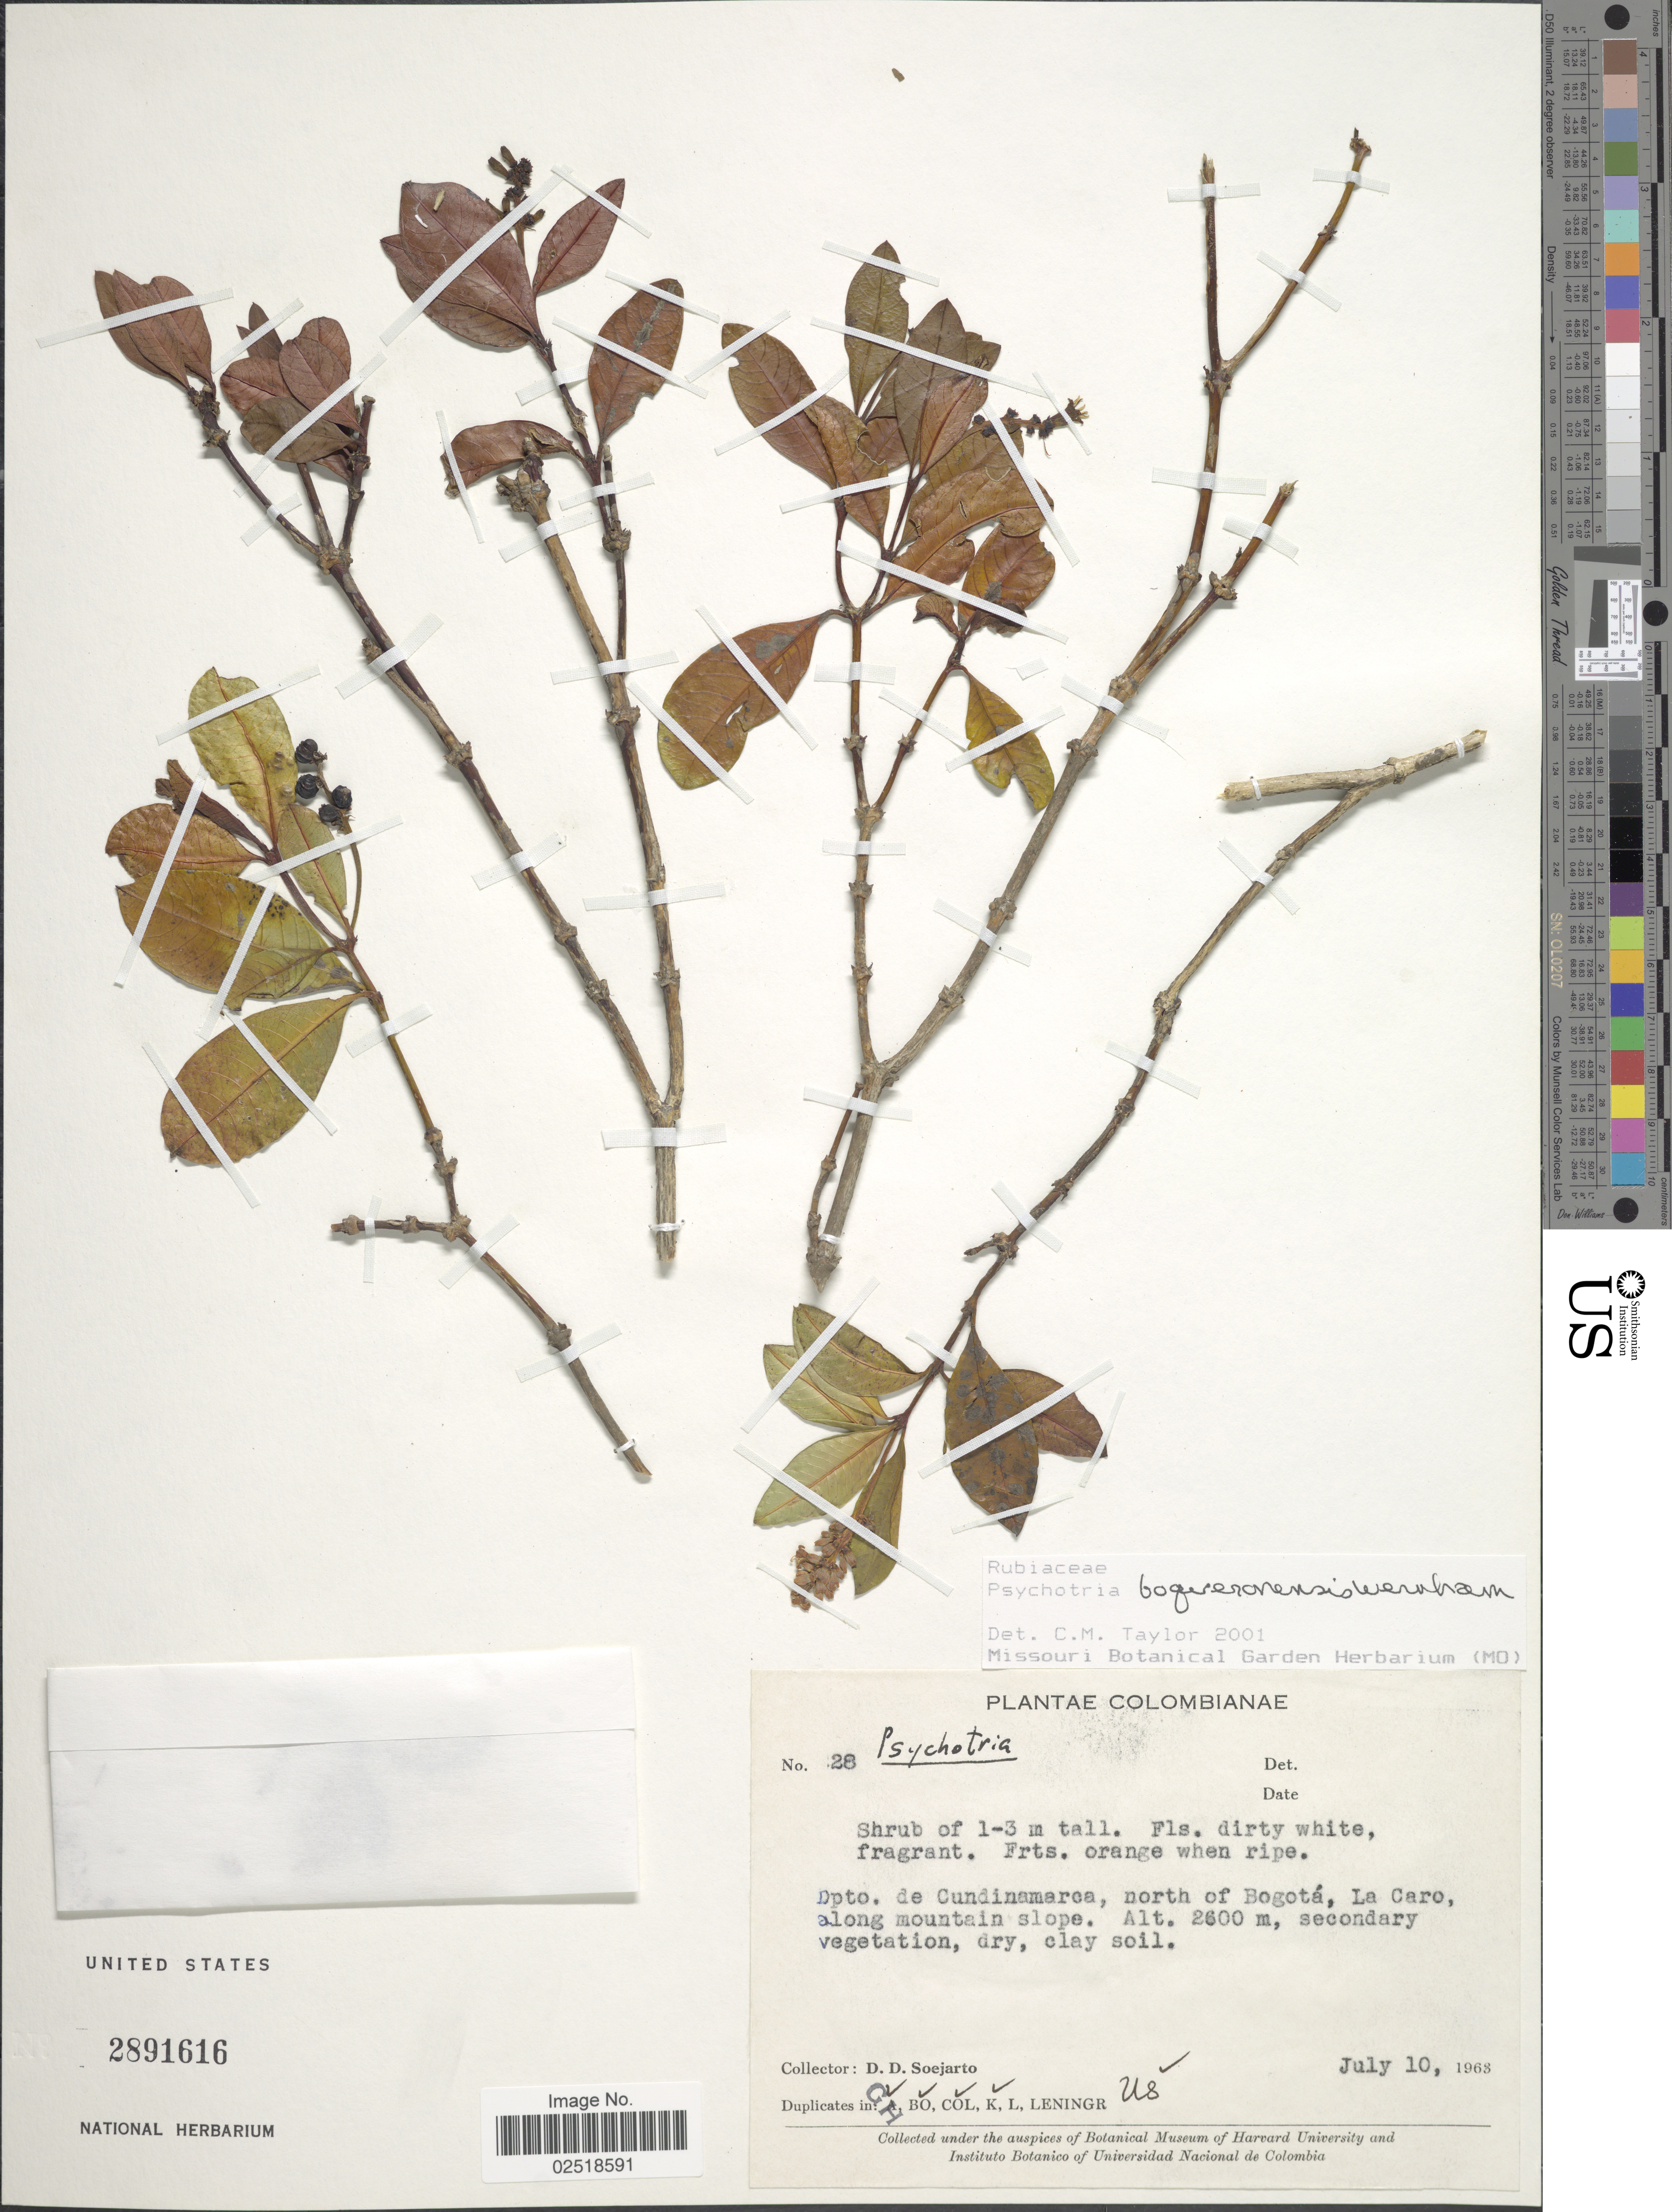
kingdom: Plantae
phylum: Tracheophyta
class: Magnoliopsida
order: Gentianales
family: Rubiaceae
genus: Psychotria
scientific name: Psychotria boqueronensis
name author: Wernham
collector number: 28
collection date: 1963-07-10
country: Colombia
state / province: Cundinamarca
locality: Dpto. de Cundinamarca, north of Bogotá, La Caro, along mountain slopes.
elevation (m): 2600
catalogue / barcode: US 2891616